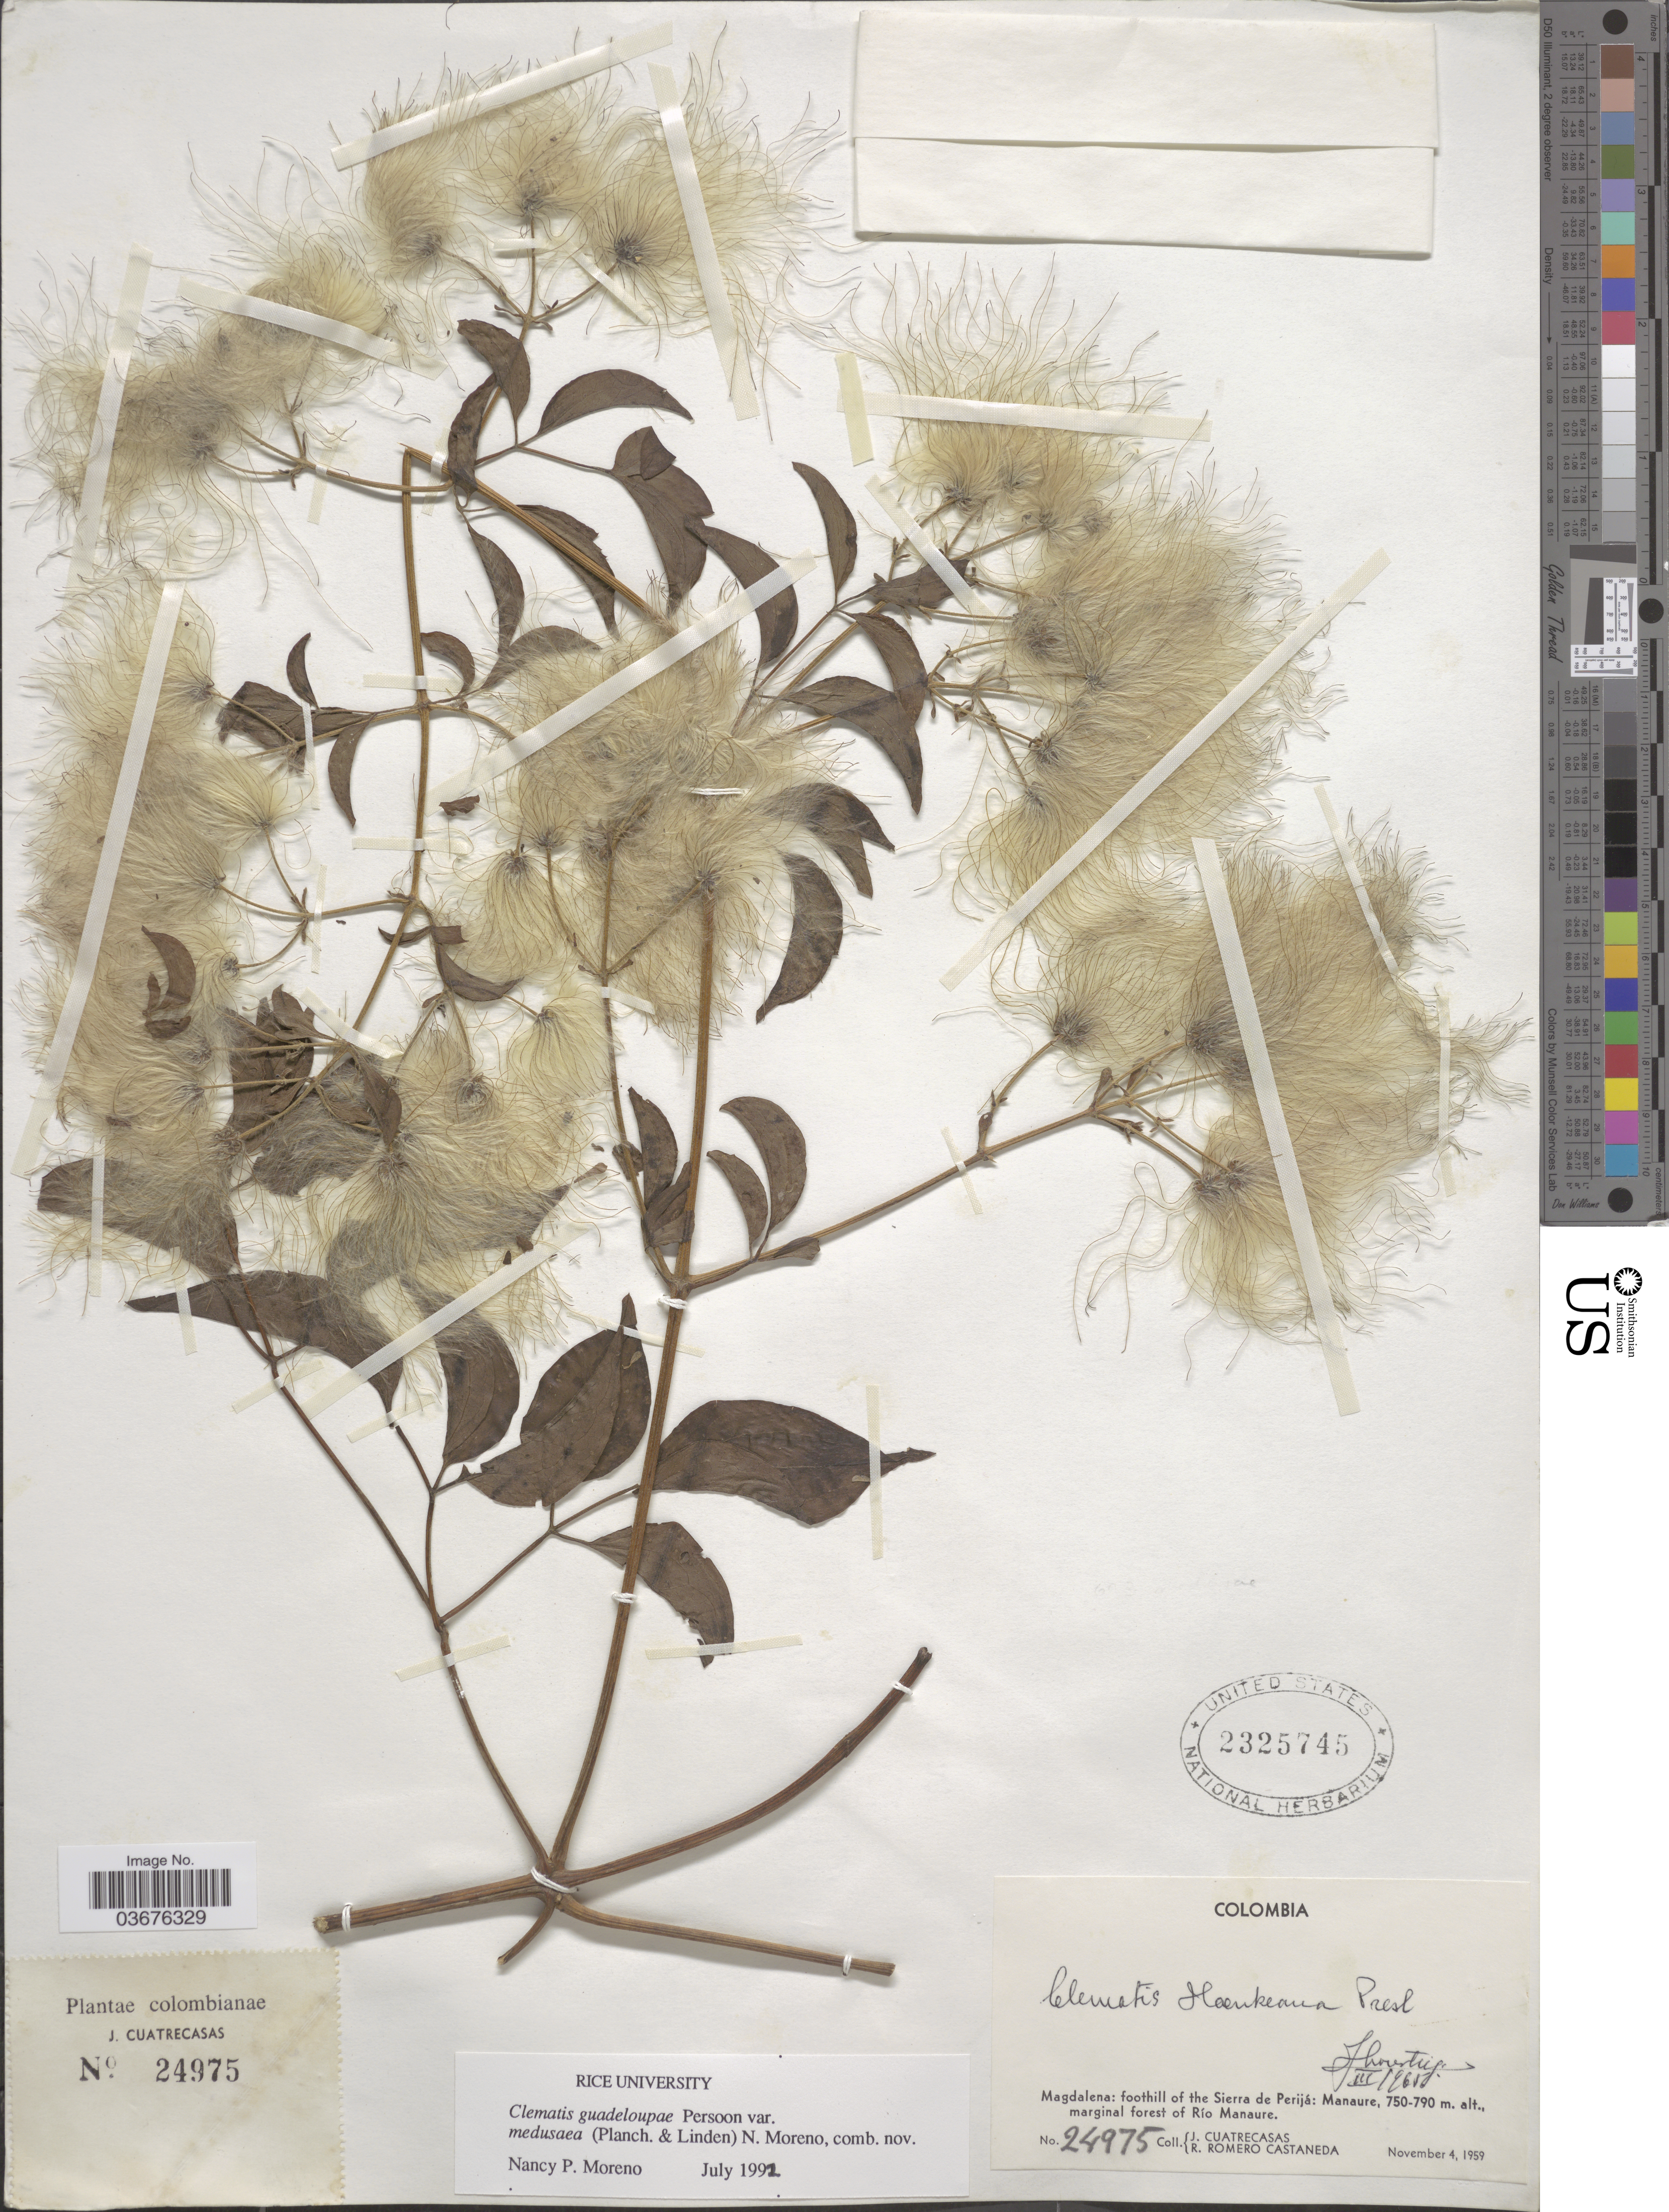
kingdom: Plantae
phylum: Tracheophyta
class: Magnoliopsida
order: Ranunculales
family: Ranunculaceae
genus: Clematis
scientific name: Clematis guadeloupae var. medusaea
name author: (Planch. & Linden) N.P. Moreno ex P.E. Berry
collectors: J. Cuatrecasas & R. Romero Castañeda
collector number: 24975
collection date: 1959-11-04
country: Colombia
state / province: Magdalena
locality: Foothill of the Sierra de Perijá: Manaure, marginal forest of Río Manaure.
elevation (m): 750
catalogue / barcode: US 2325745